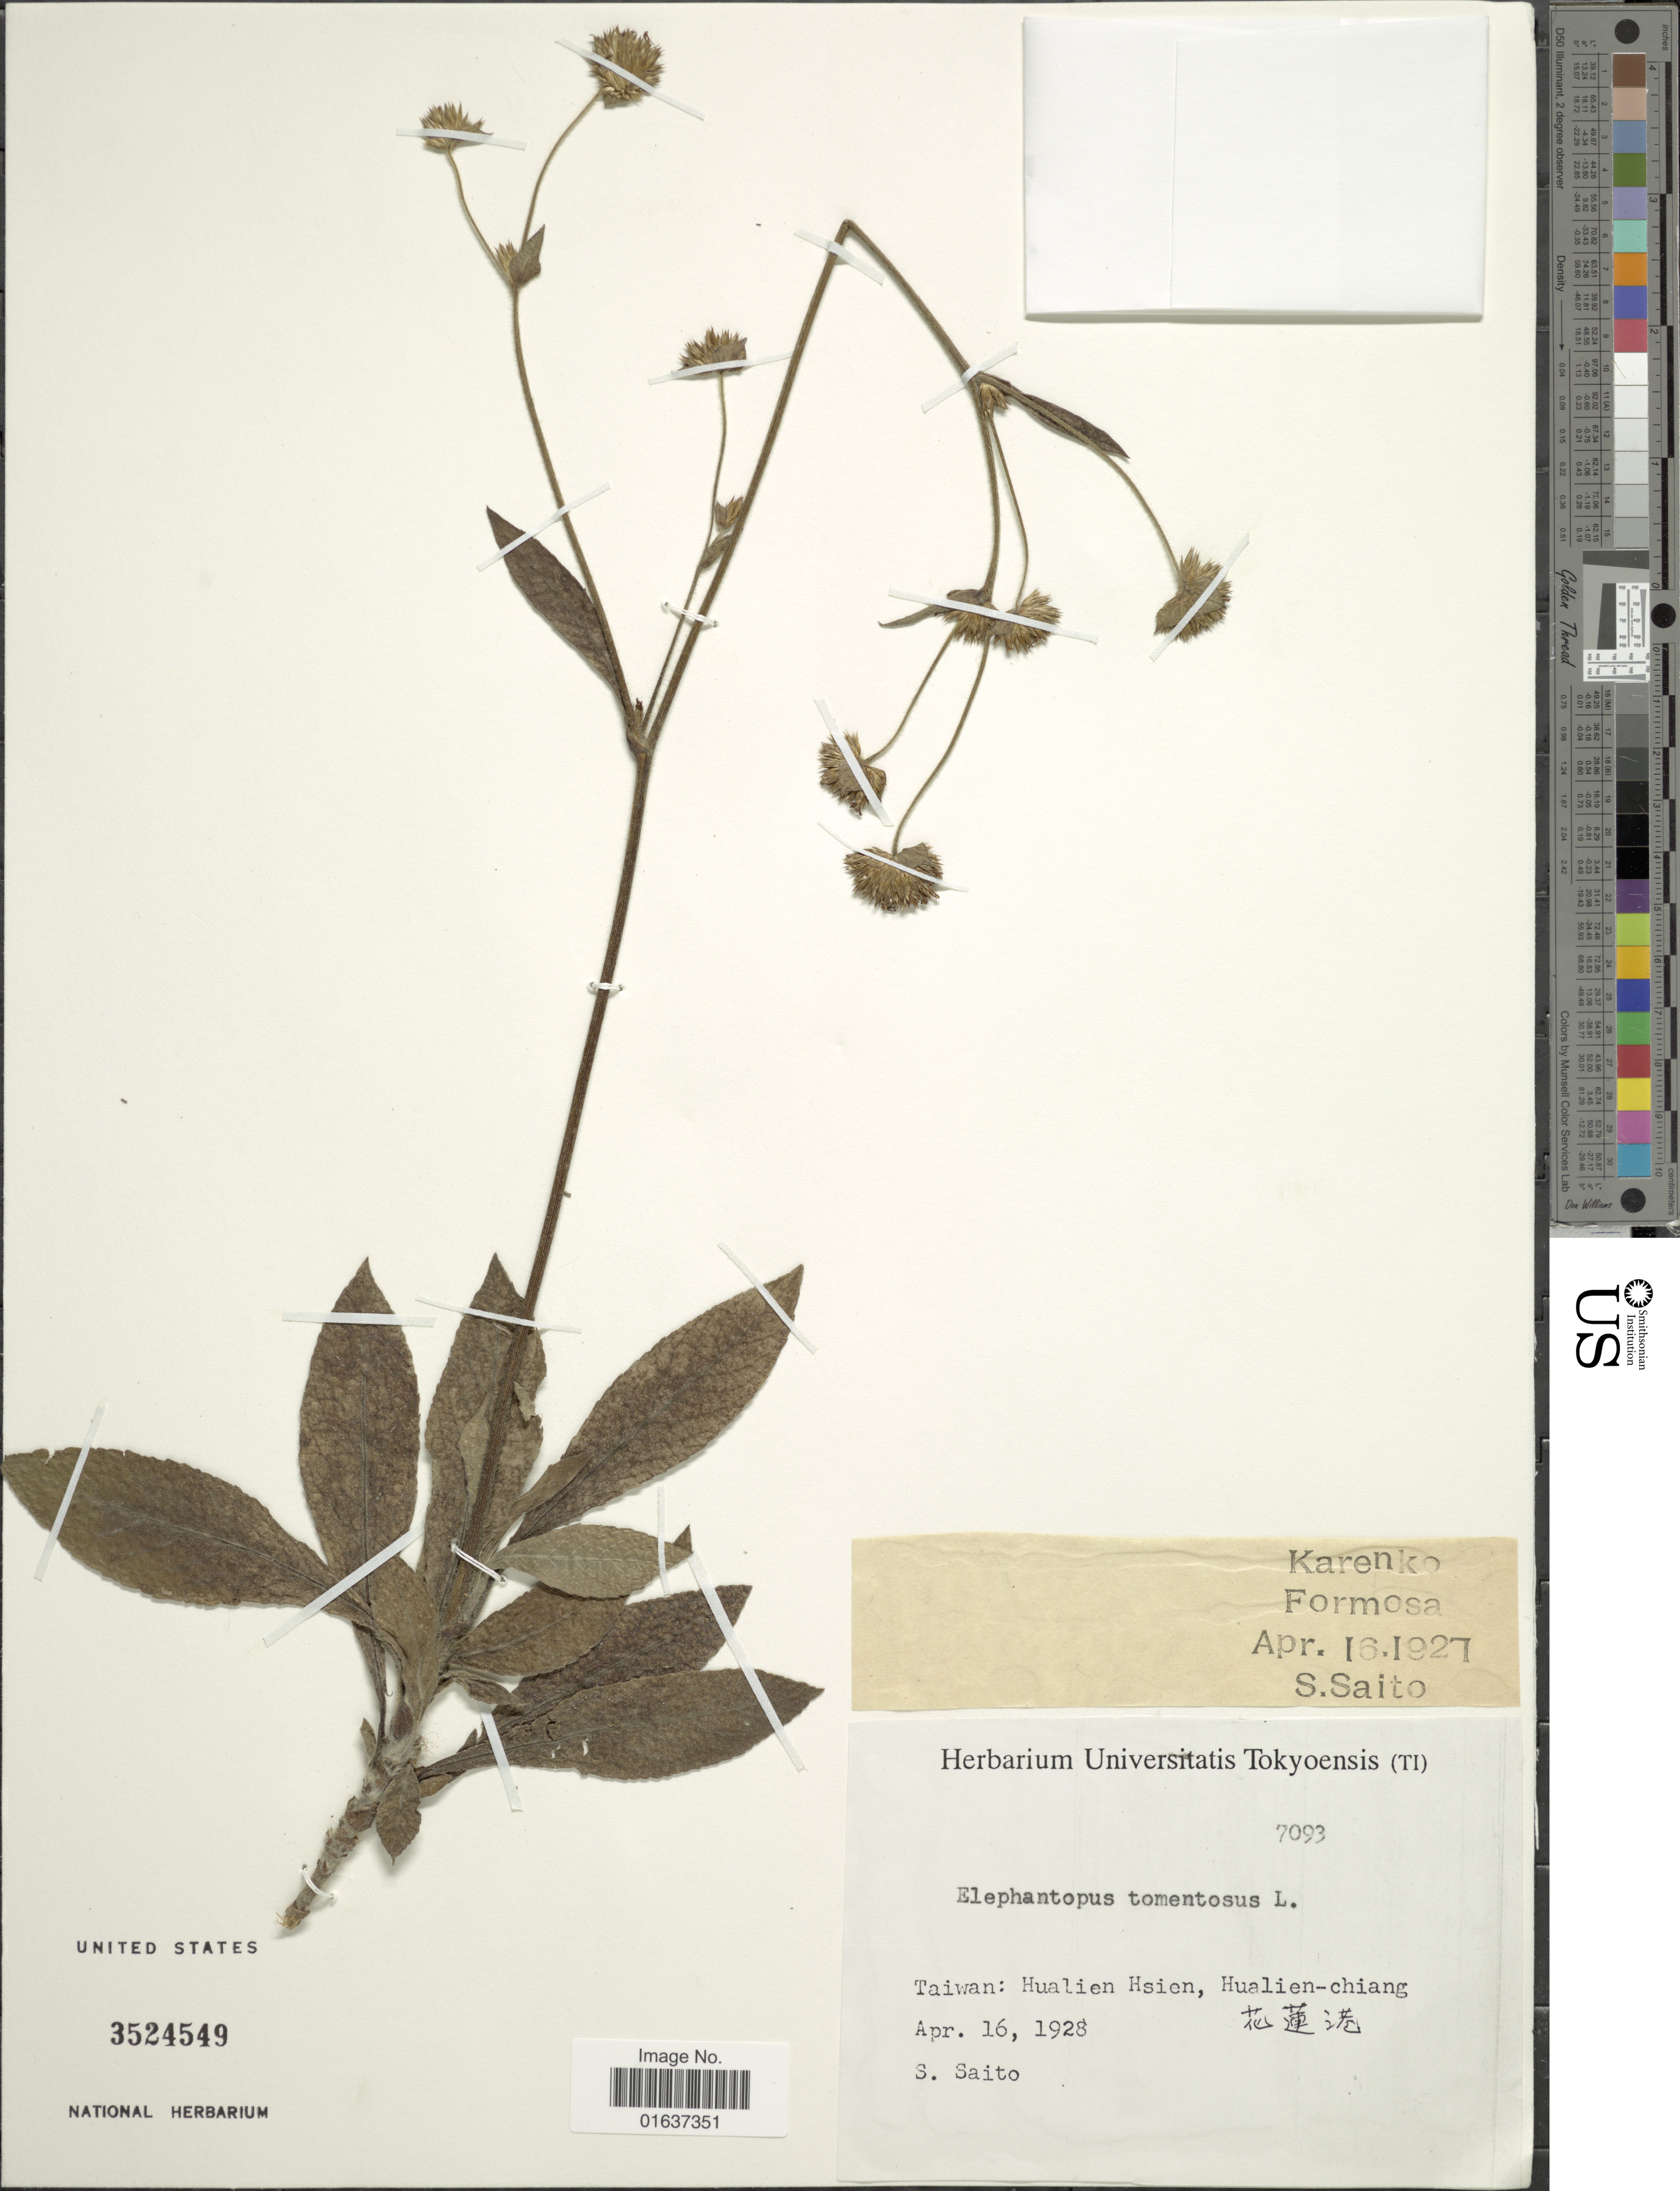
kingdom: Plantae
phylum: Tracheophyta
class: Magnoliopsida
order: Asterales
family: Asteraceae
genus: Elephantopus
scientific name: Elephantopus tomentosus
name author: L.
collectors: S. Saito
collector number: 7093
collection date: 1928-04-16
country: Taiwan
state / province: Hualien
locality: Hualien Hsien, Hualien-chiang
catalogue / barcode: US 3524549